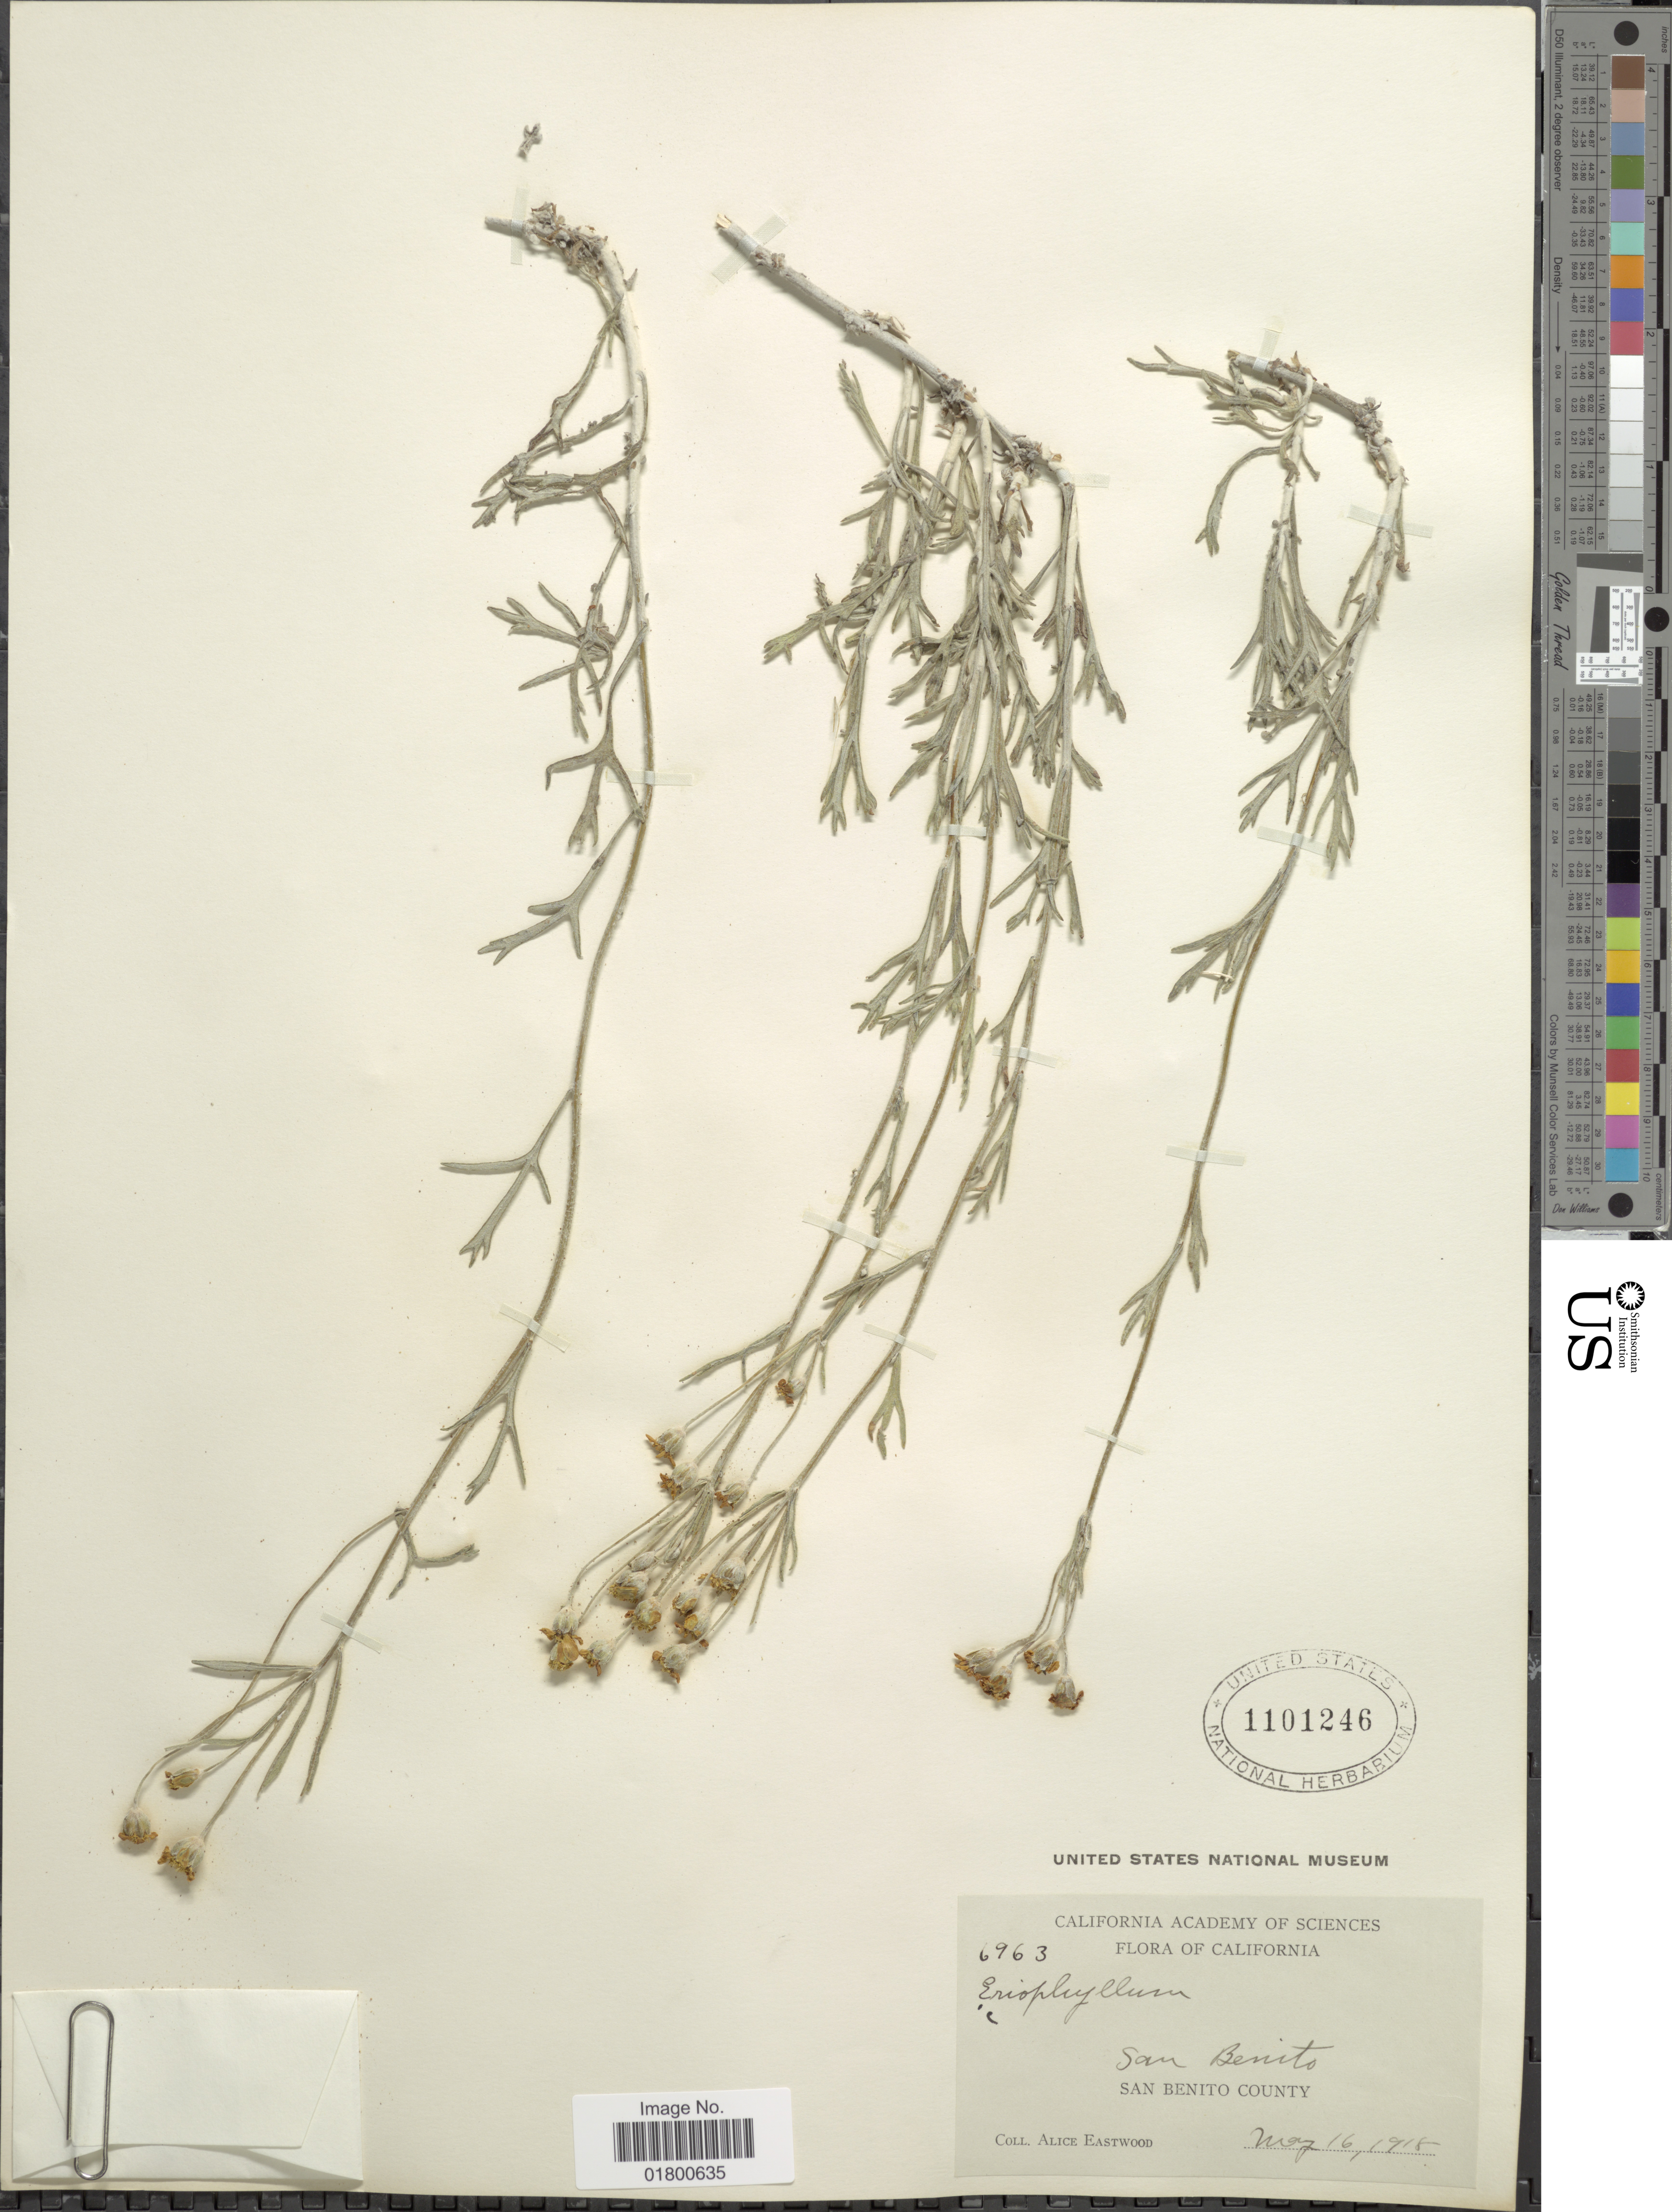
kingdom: Plantae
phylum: Tracheophyta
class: Magnoliopsida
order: Asterales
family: Asteraceae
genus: Eriophyllum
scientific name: Eriophyllum sp.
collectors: A. Eastwood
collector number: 6963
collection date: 1918-05-16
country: United States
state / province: California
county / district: San Benito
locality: San Beniro, San Benito County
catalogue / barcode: US 1101246